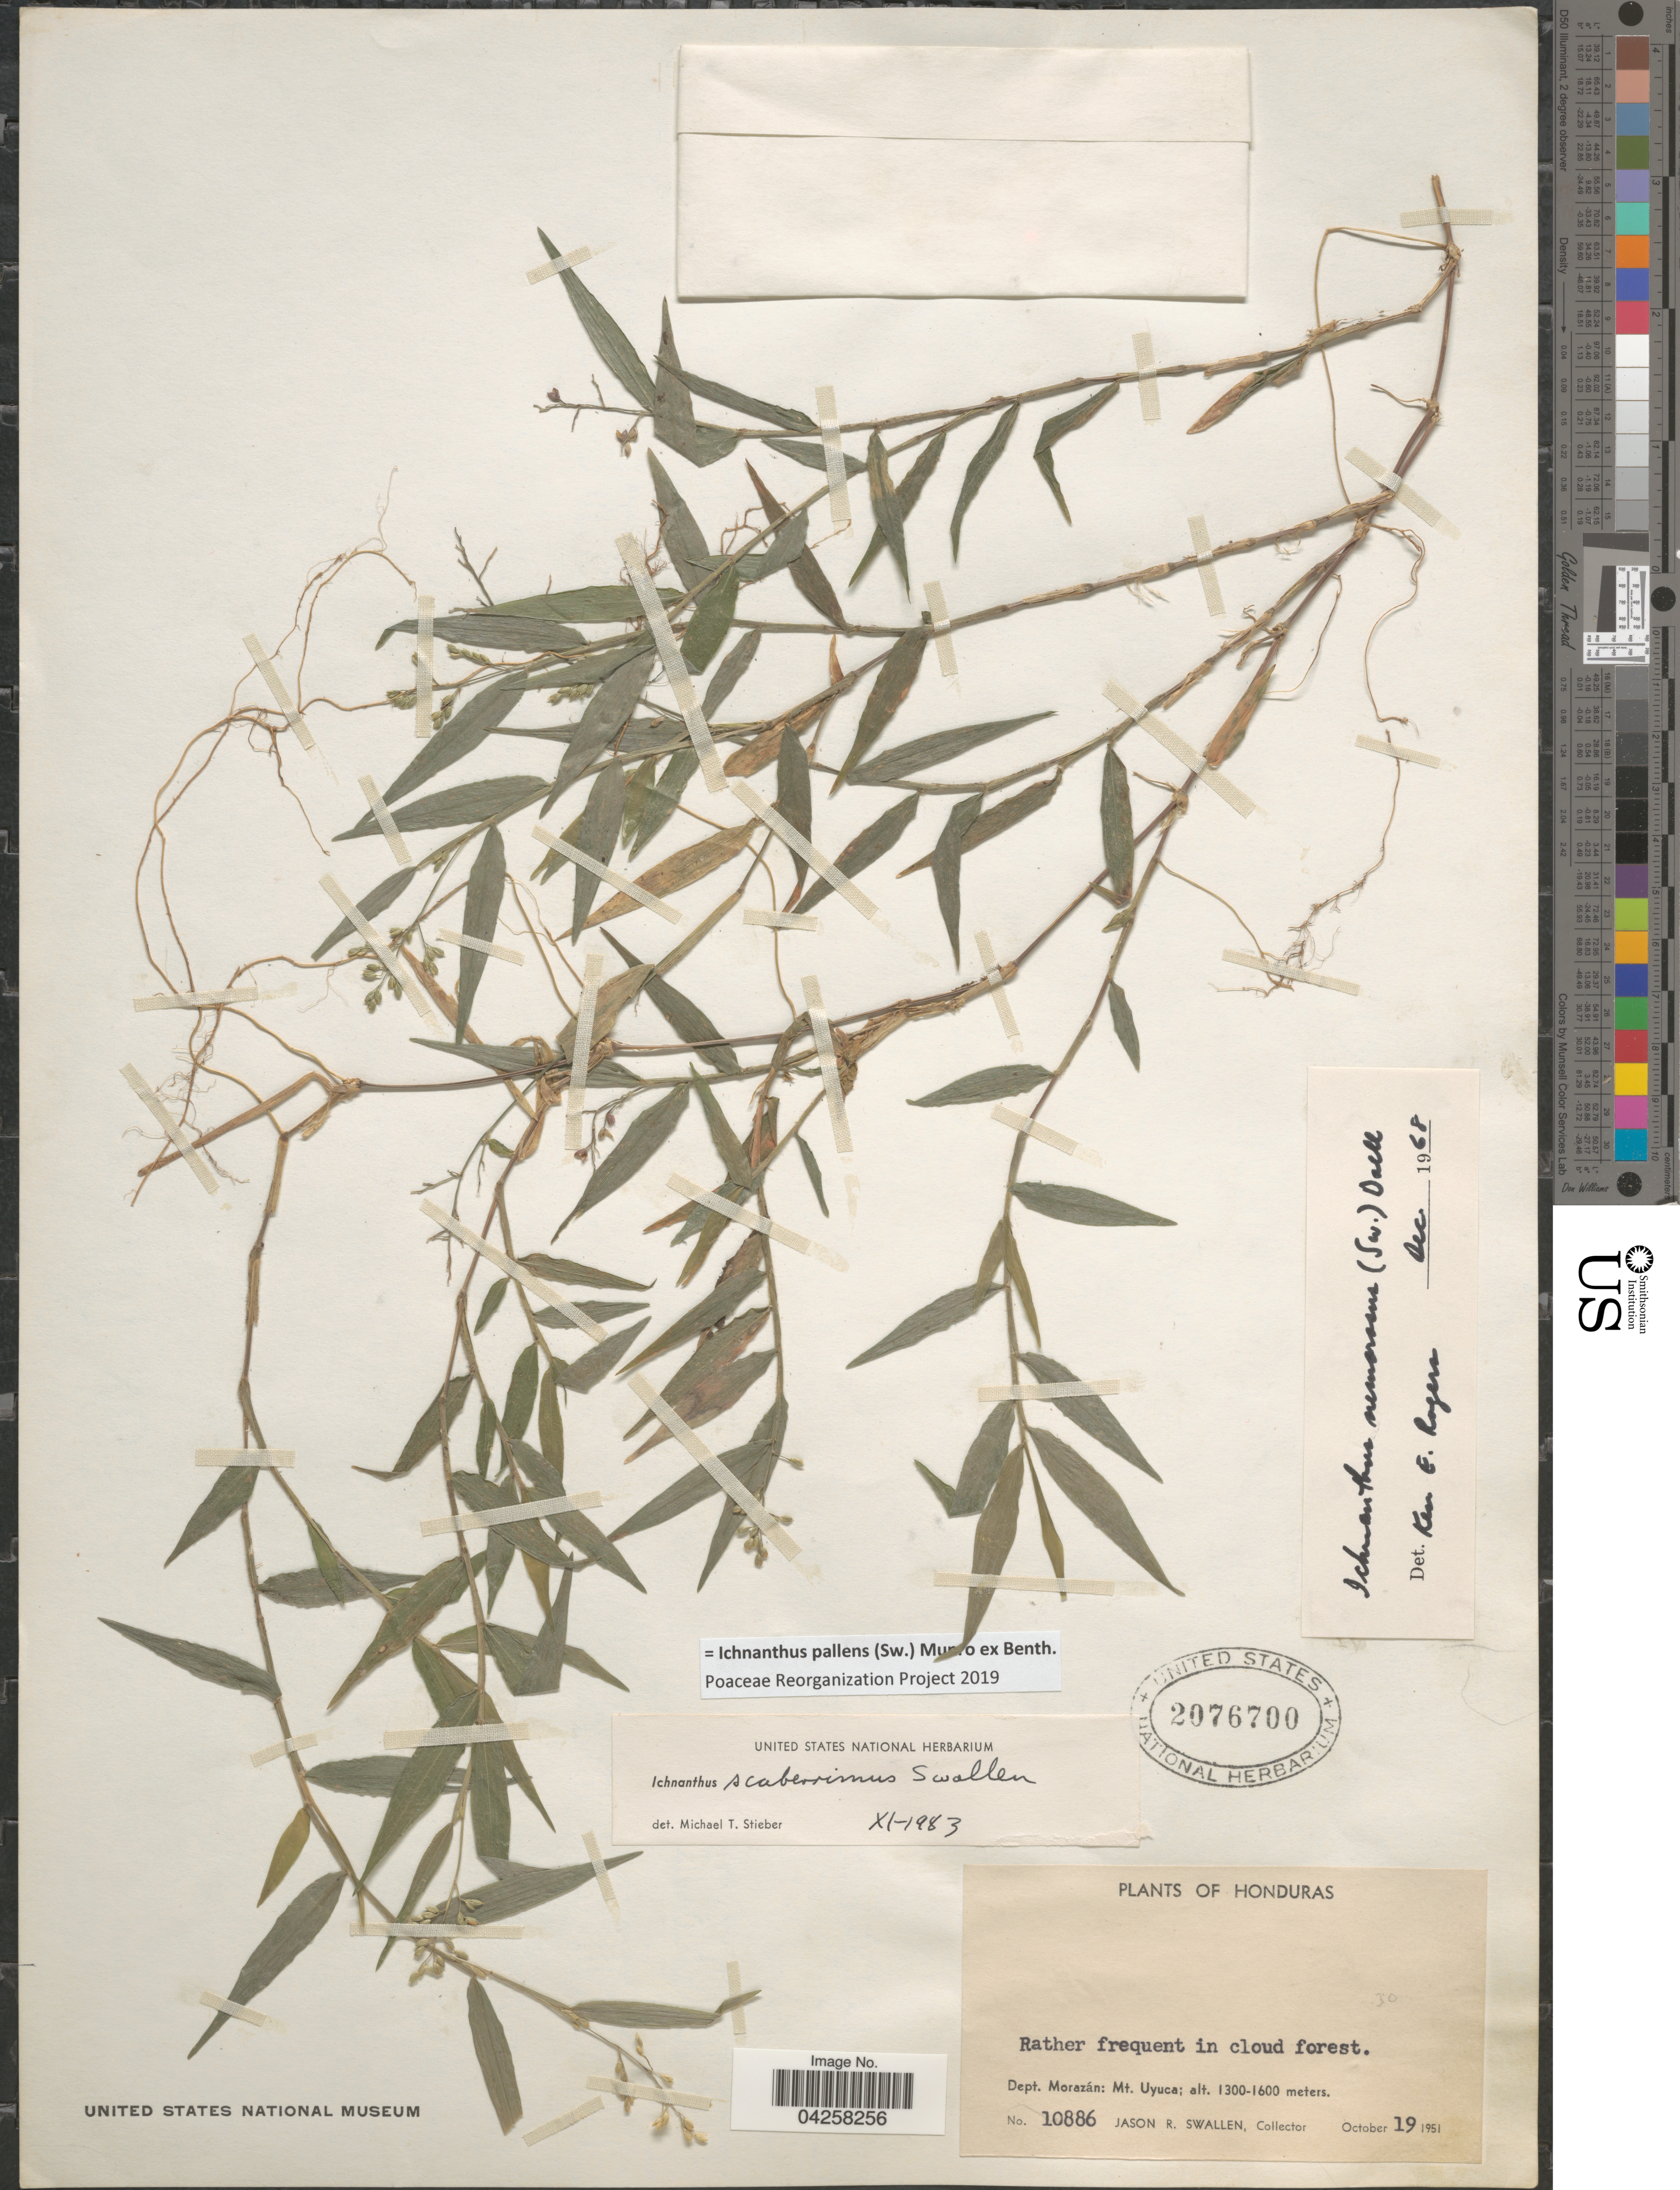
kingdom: Plantae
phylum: Tracheophyta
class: Liliopsida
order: Poales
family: Poaceae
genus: Ichnanthus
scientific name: Ichnanthus pallens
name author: (Sw.) Munro ex Benth.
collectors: J. R. Swallen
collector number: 10886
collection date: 1951-10-19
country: Honduras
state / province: Fco. Morazán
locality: Dept. Morazán: Mt. Uyuca.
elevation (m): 1300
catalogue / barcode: US 2076700